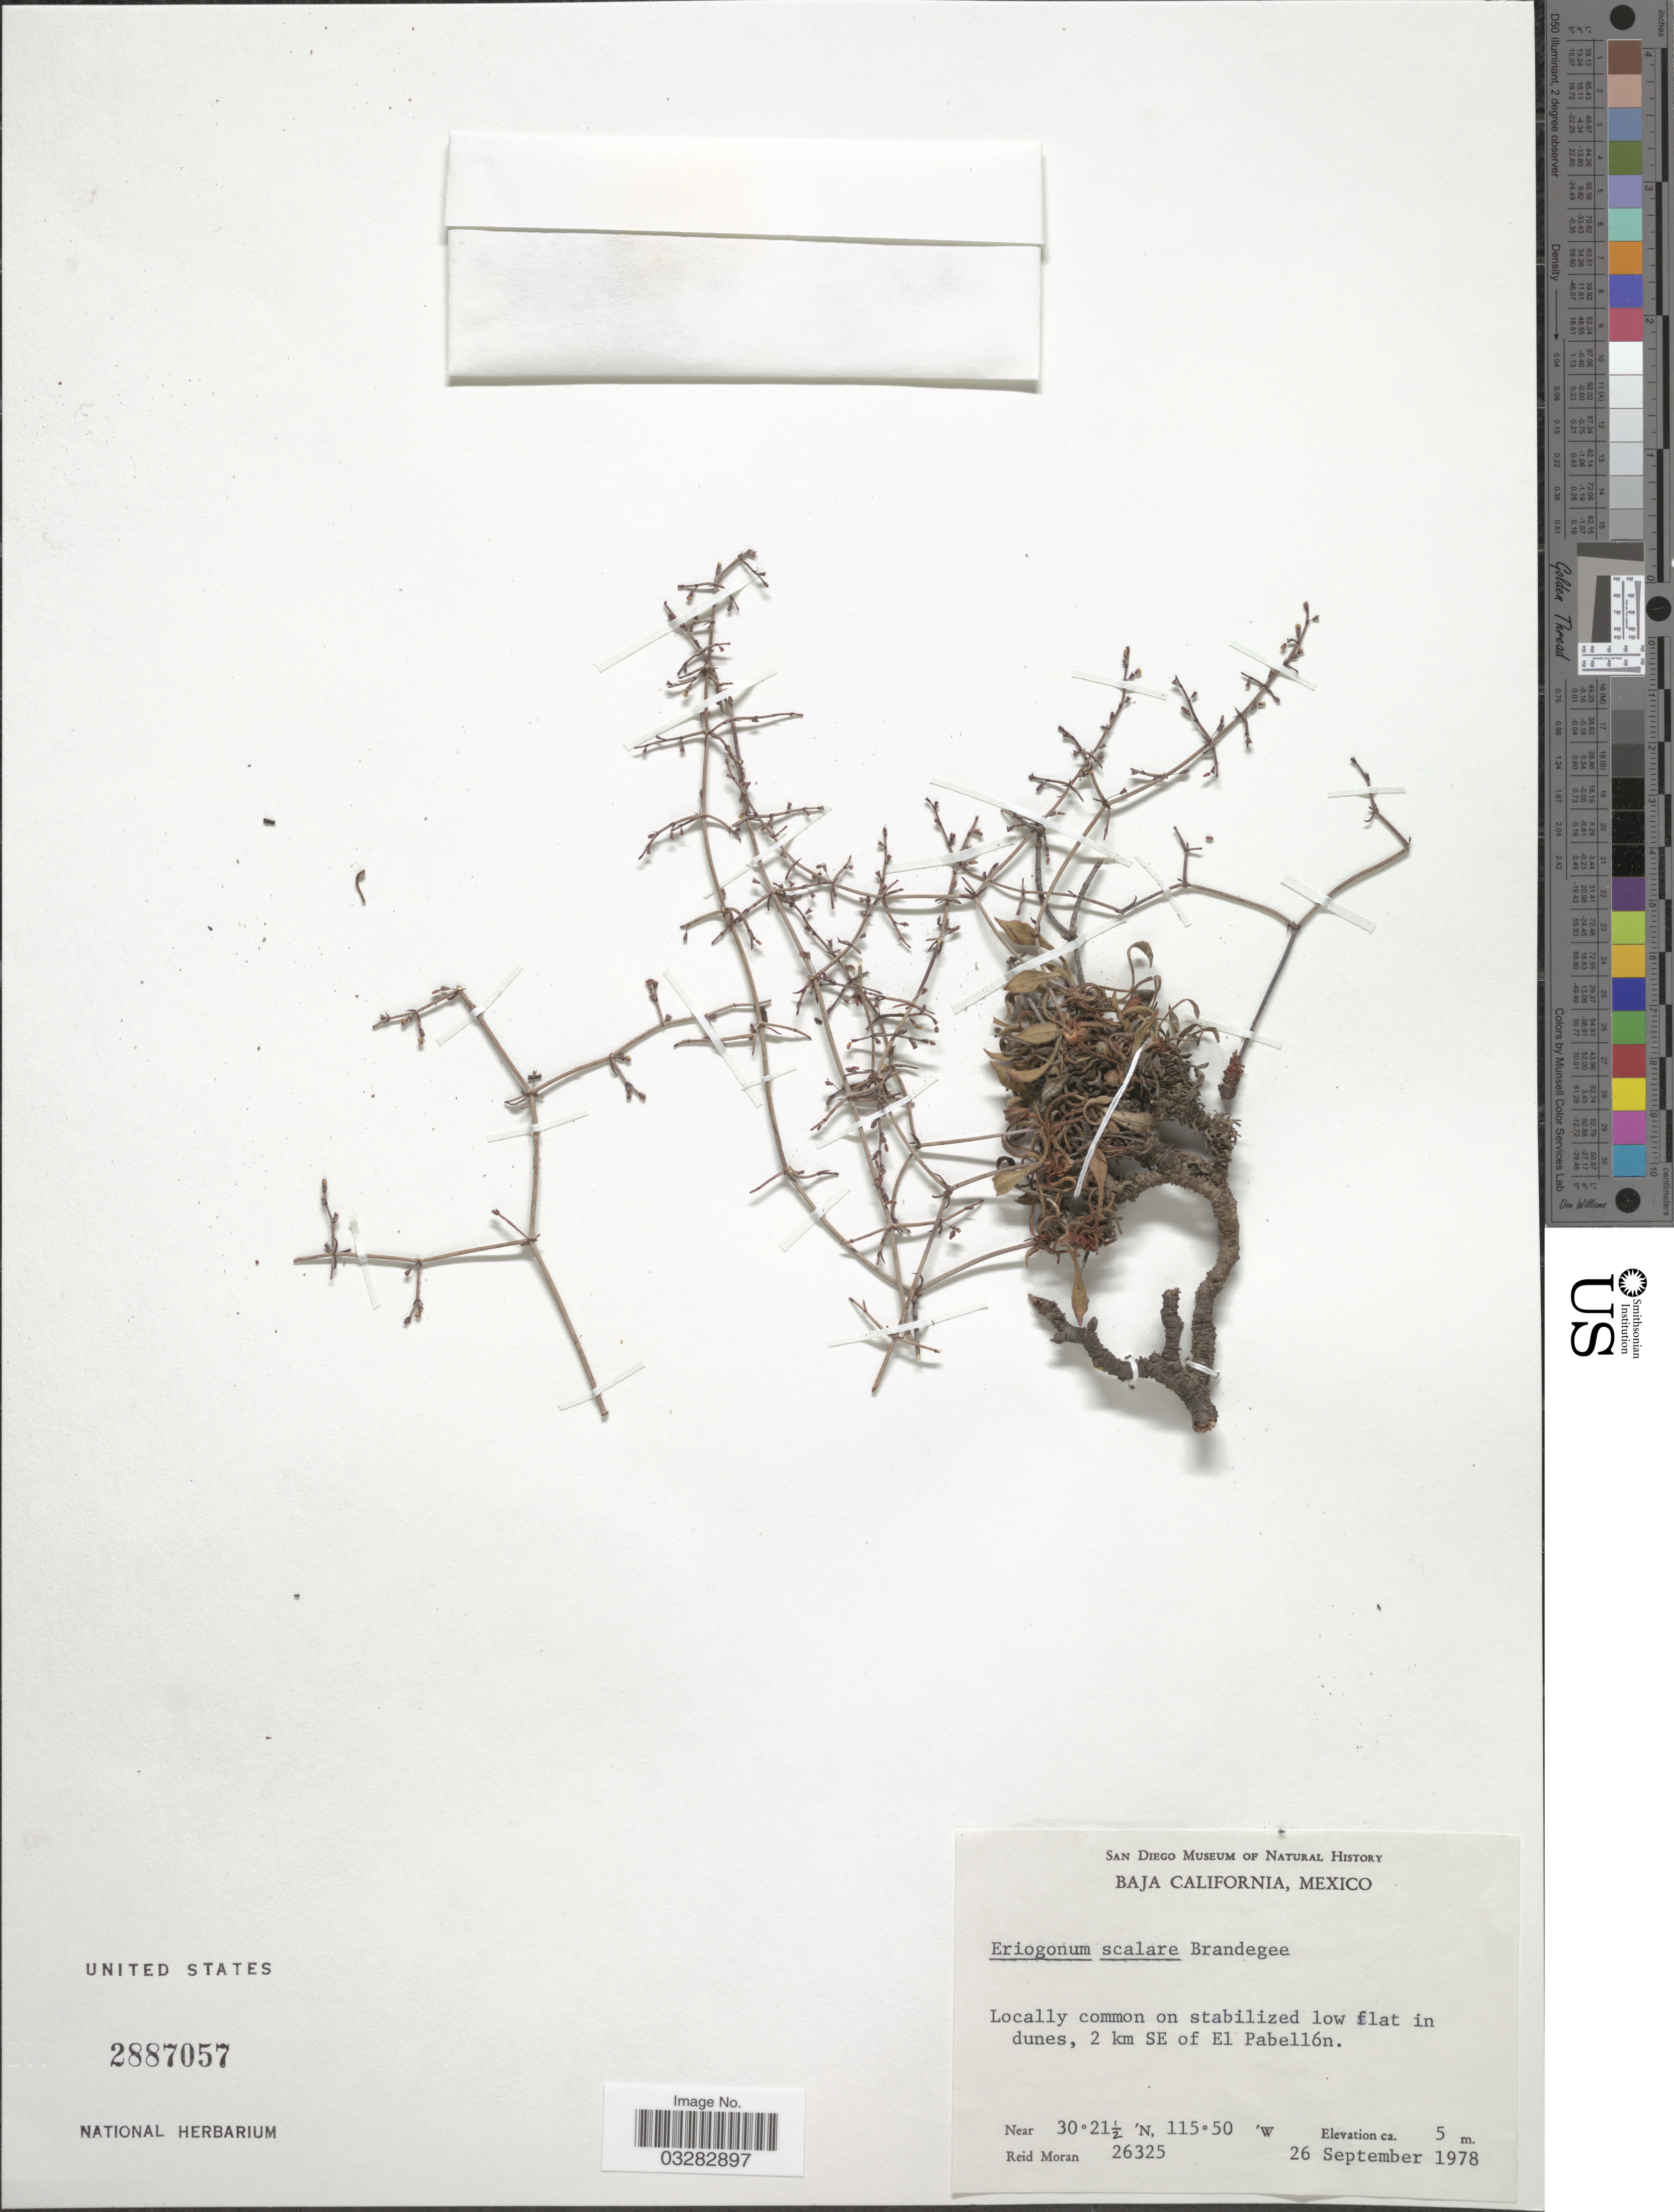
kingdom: Plantae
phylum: Tracheophyta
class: Magnoliopsida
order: Caryophyllales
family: Polygonaceae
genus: Eriogonum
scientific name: Eriogonum scalare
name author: S. Watson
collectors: R. V. Moran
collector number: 26325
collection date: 1978-09-26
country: Mexico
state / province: Baja California Norte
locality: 2 km SE of El Pabellón.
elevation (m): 5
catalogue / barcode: US 2887057